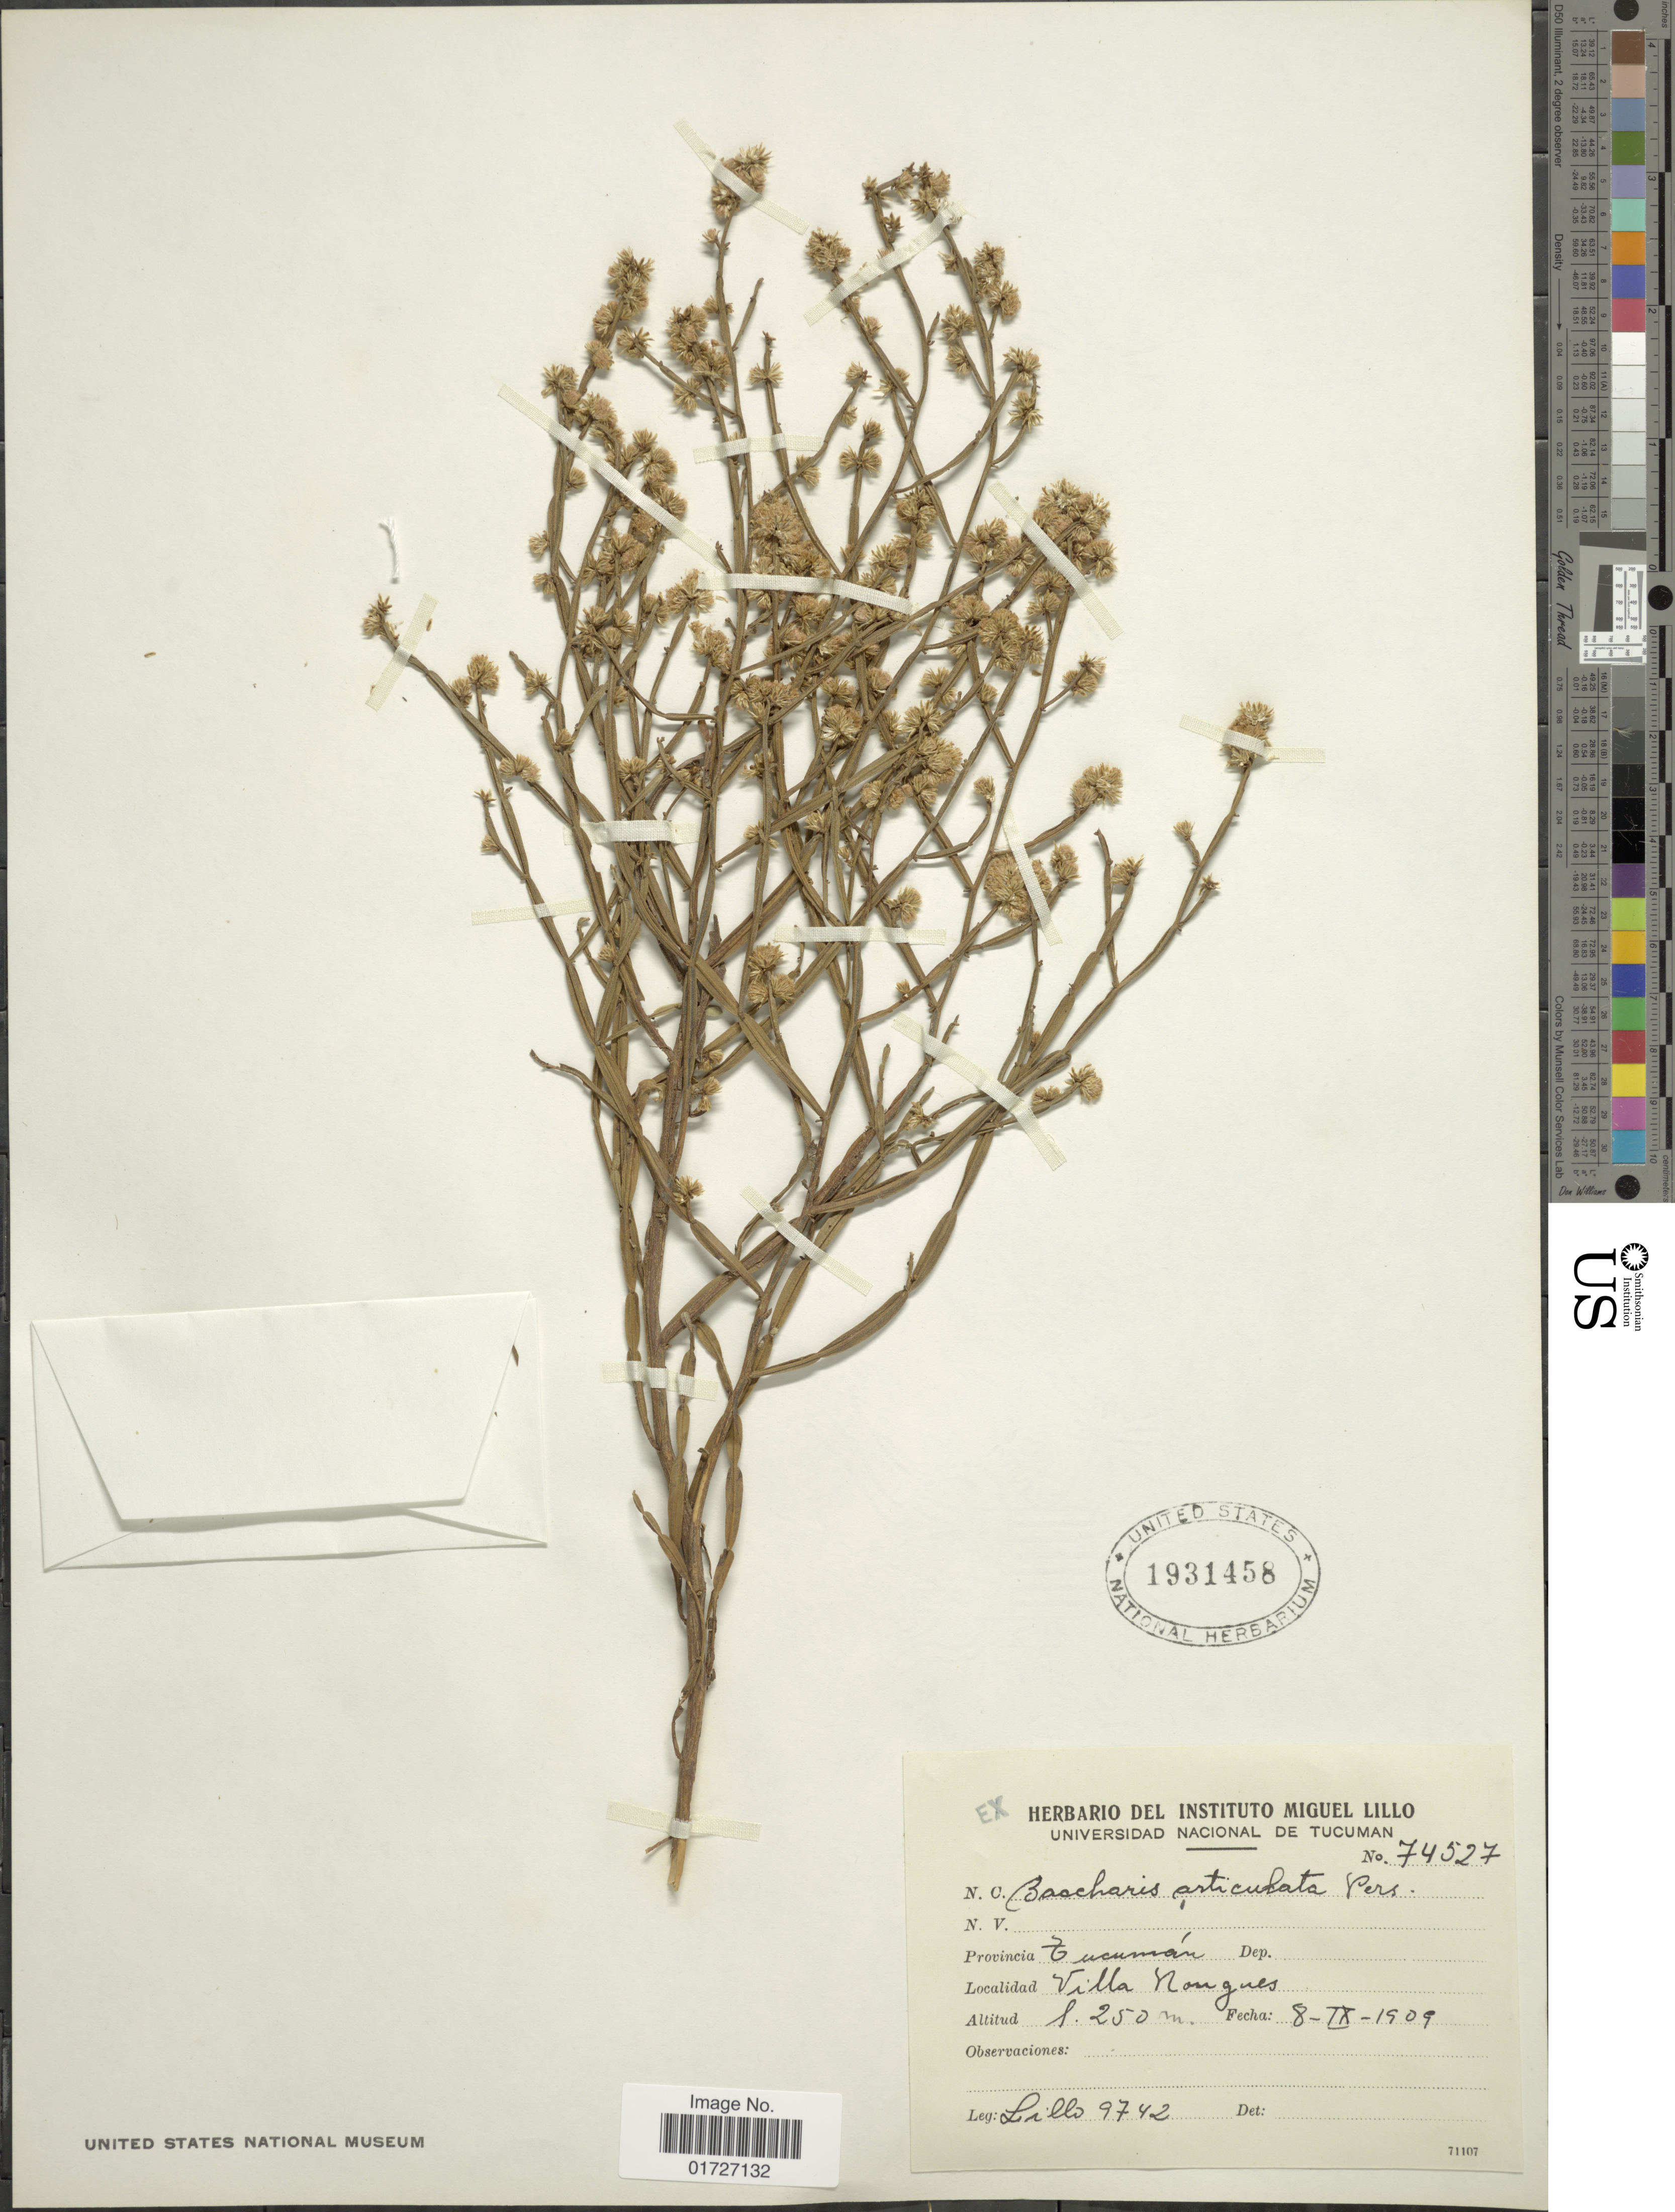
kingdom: Plantae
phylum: Tracheophyta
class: Magnoliopsida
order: Asterales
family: Asteraceae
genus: Baccharis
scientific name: Baccharis articulata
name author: (Lam.) Pers.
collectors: -. Lillo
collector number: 9742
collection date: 1909-09-08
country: Argentina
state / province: Tucuman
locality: Villa Nougues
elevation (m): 1250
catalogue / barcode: US 1931458